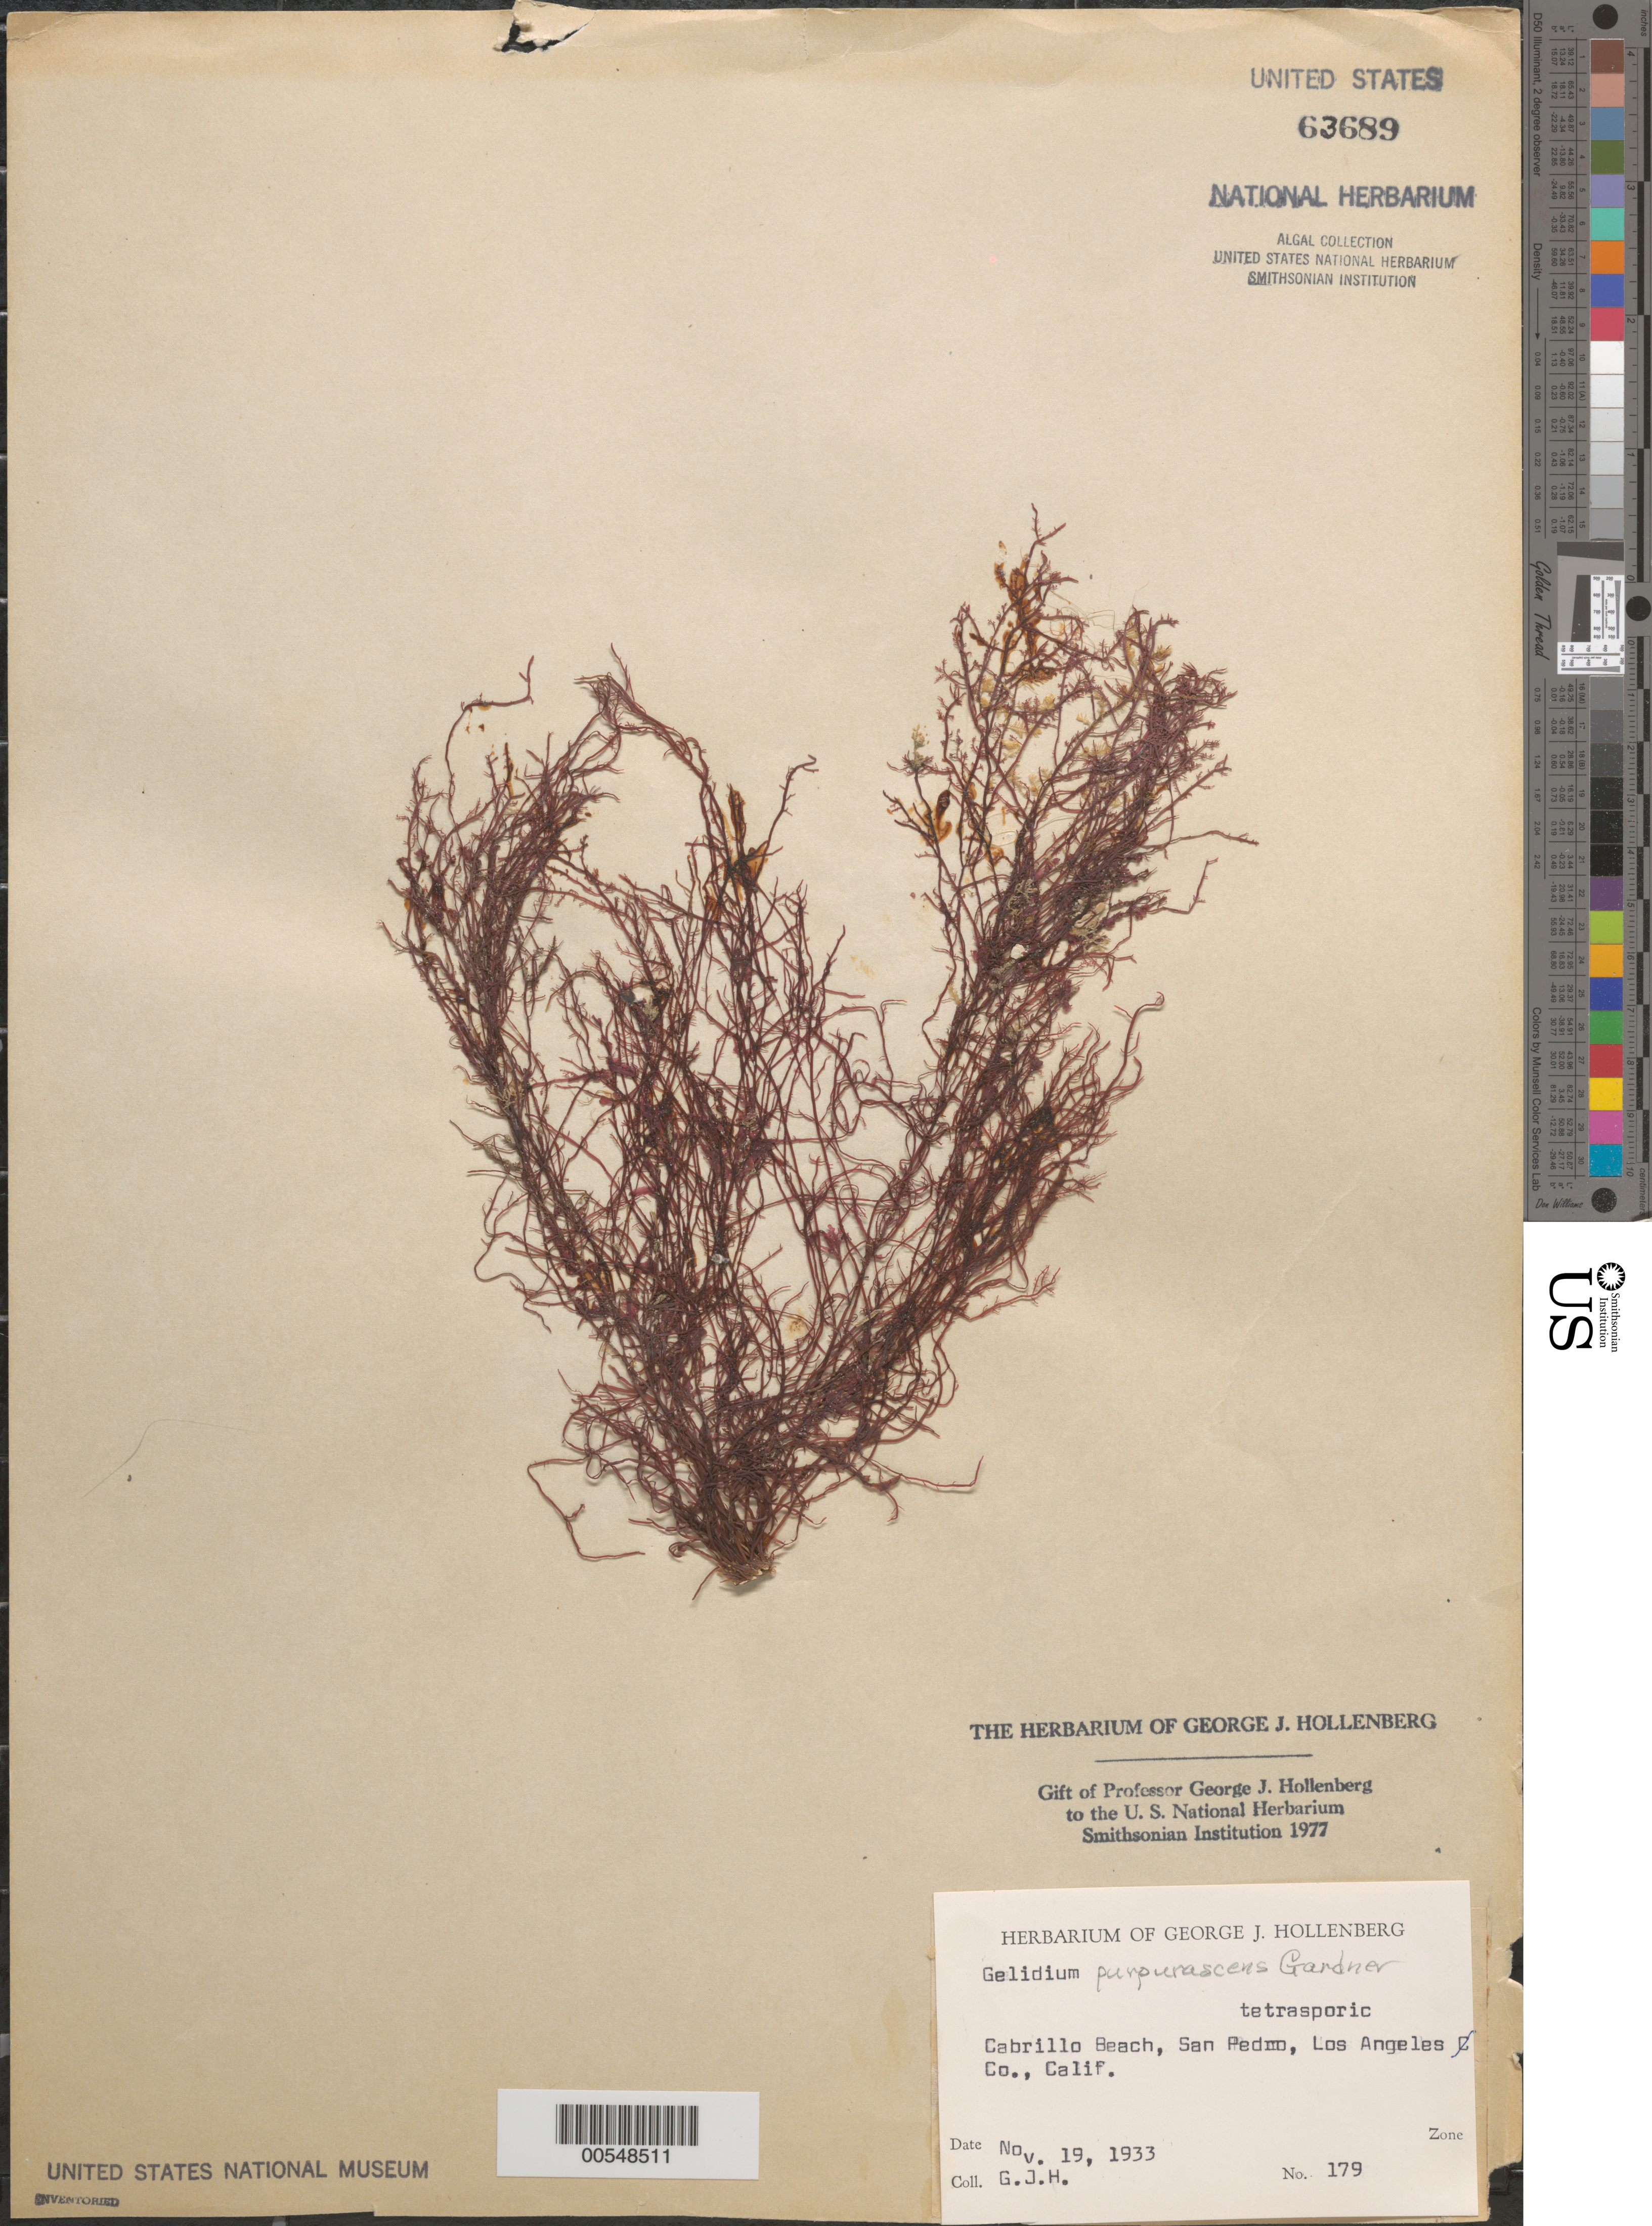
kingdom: Plantae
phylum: Rhodophyta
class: Florideophyceae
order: Gelidiales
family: Gelidiaceae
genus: Gelidium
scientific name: Gelidium purpurascens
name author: N.L. Gardner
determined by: Hollenberg, George J.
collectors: G. Hollenberg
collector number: GJH 179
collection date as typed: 19 Nov 1933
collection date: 1933-11-19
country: United States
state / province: California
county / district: Los Angeles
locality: Cabrillo Beach, San Pedro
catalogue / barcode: US 63689